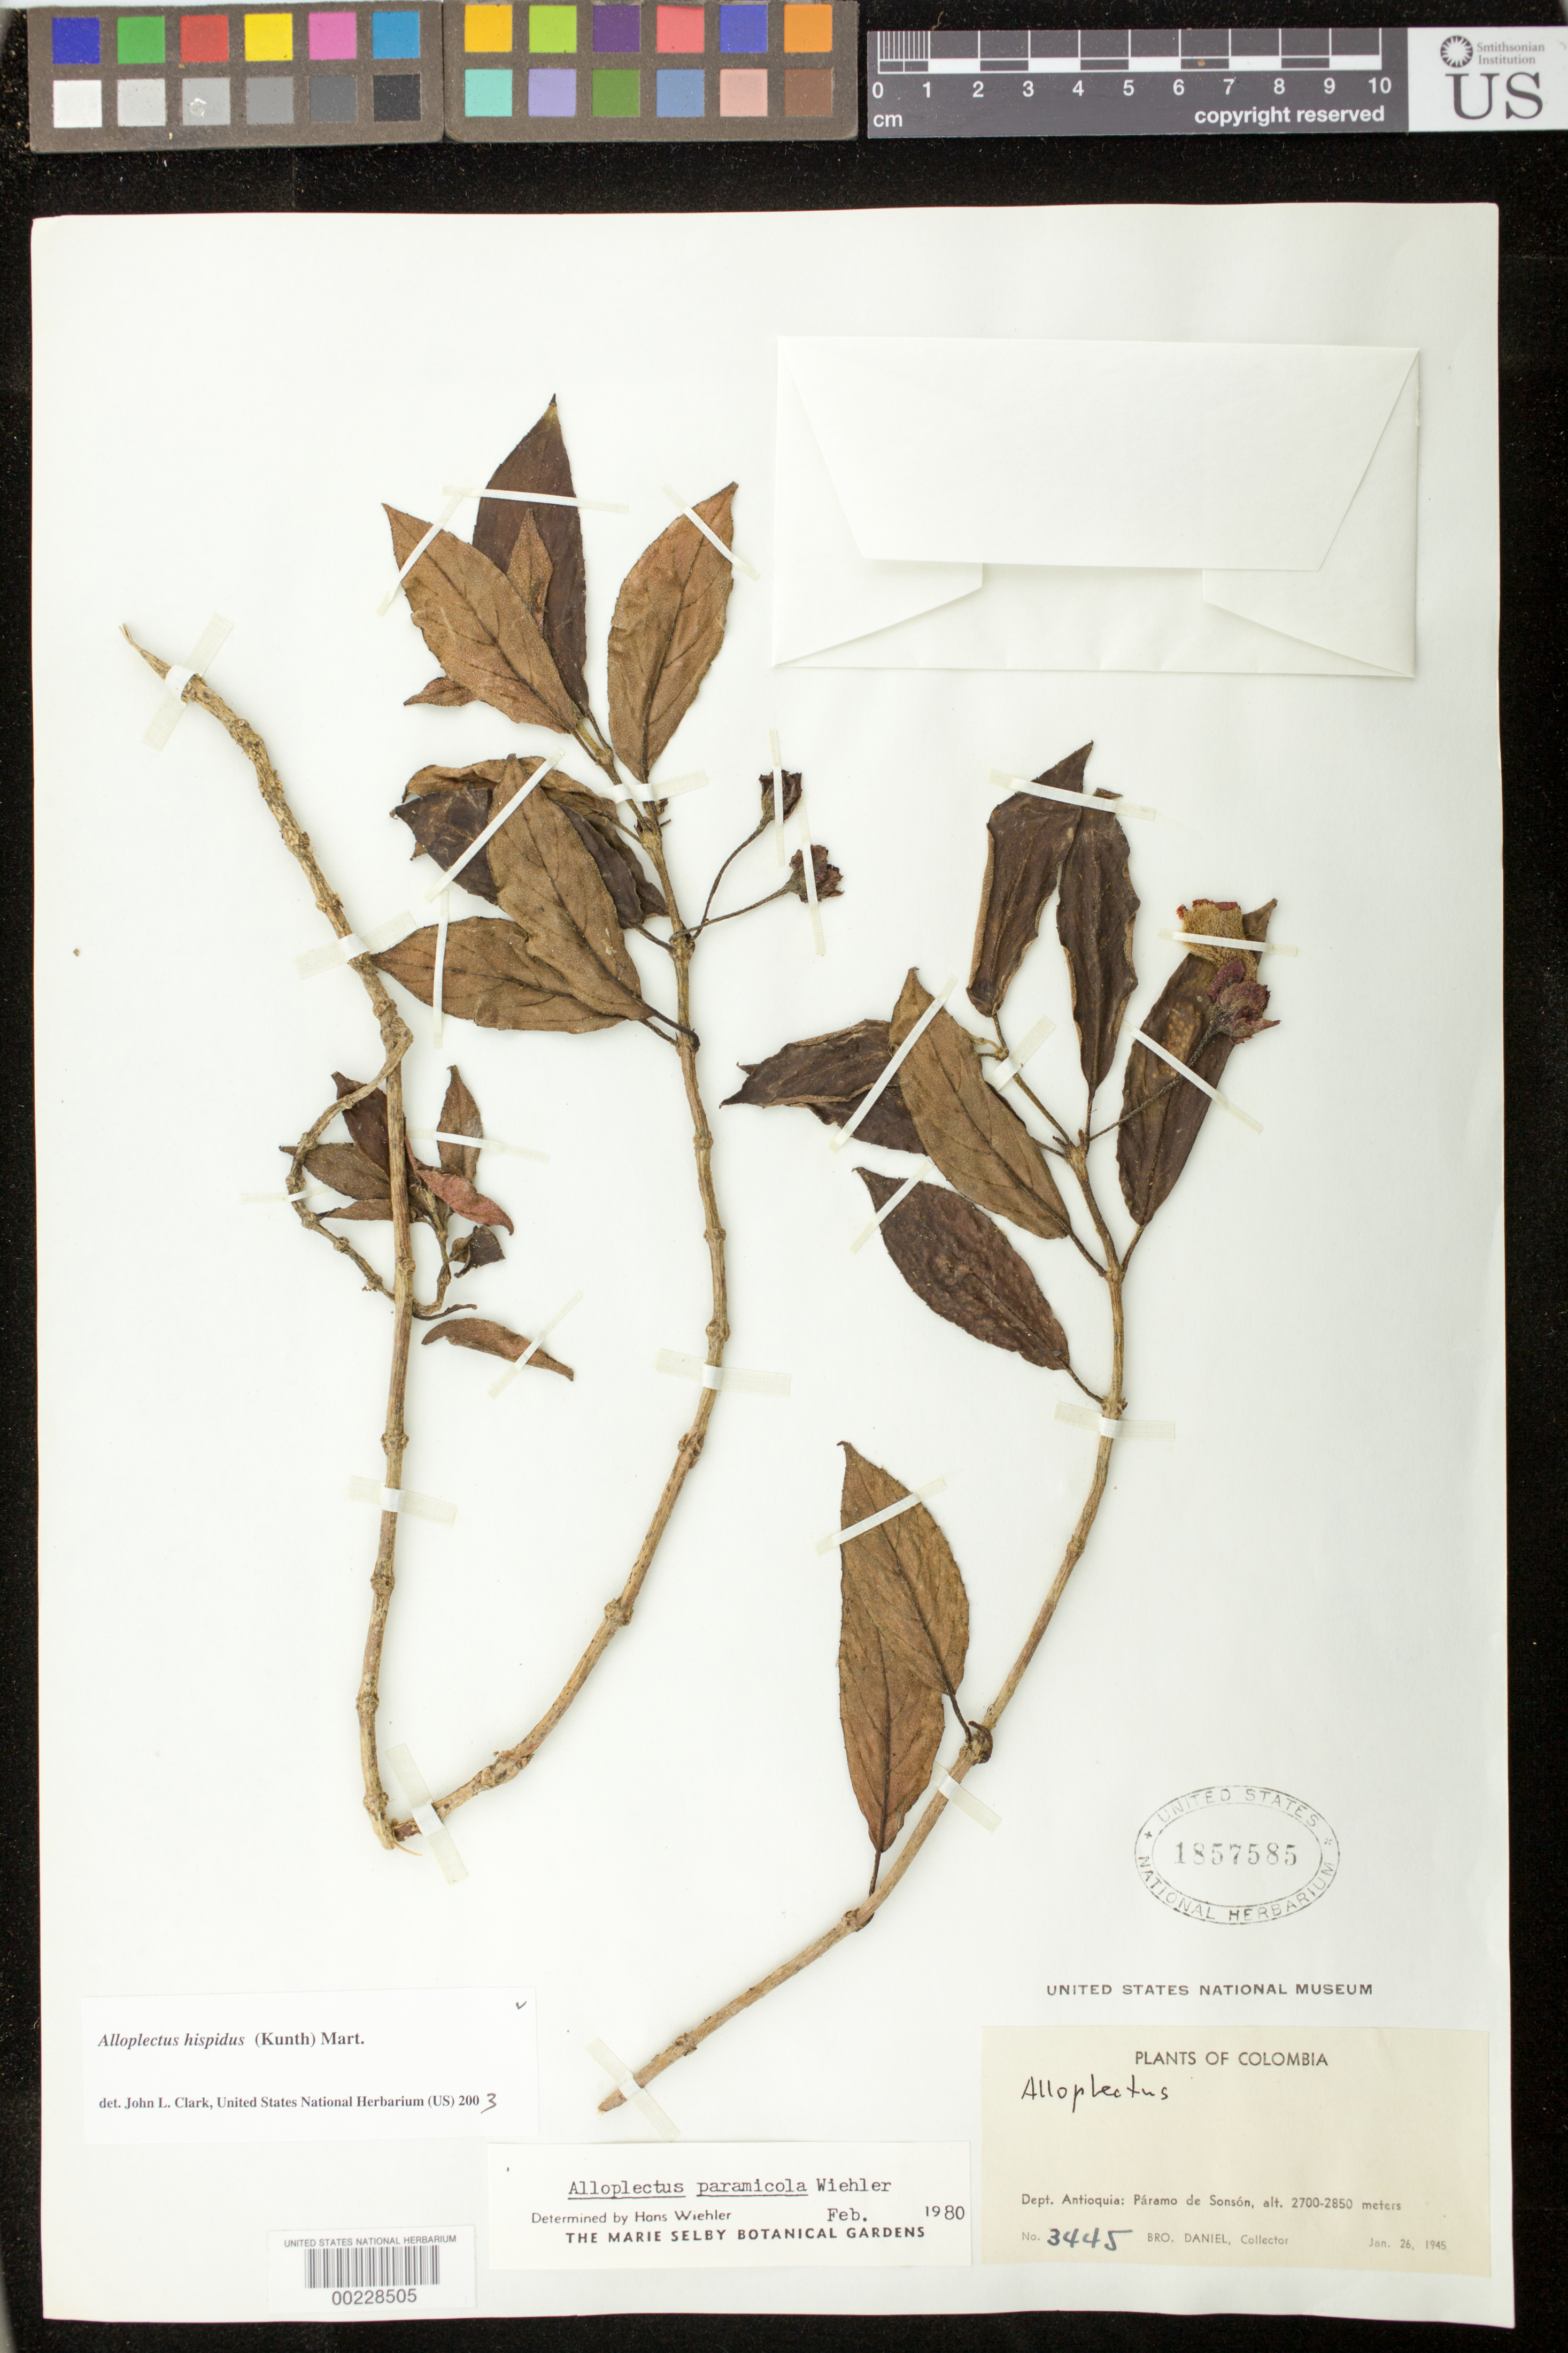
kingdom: Plantae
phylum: Tracheophyta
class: Magnoliopsida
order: Lamiales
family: Gesneriaceae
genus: Alloplectus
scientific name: Alloplectus hispidus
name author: (Kunth) Mart.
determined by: Clark, J. L., (SEL), The Marie Selby Botanical Garden (UNITED STATES)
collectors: Bro. Daniel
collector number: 3445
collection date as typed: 26 Jan 1945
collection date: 1945-01-26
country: Colombia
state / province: Antioquia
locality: Paramo de Sonson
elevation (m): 2700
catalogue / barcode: US 1857585